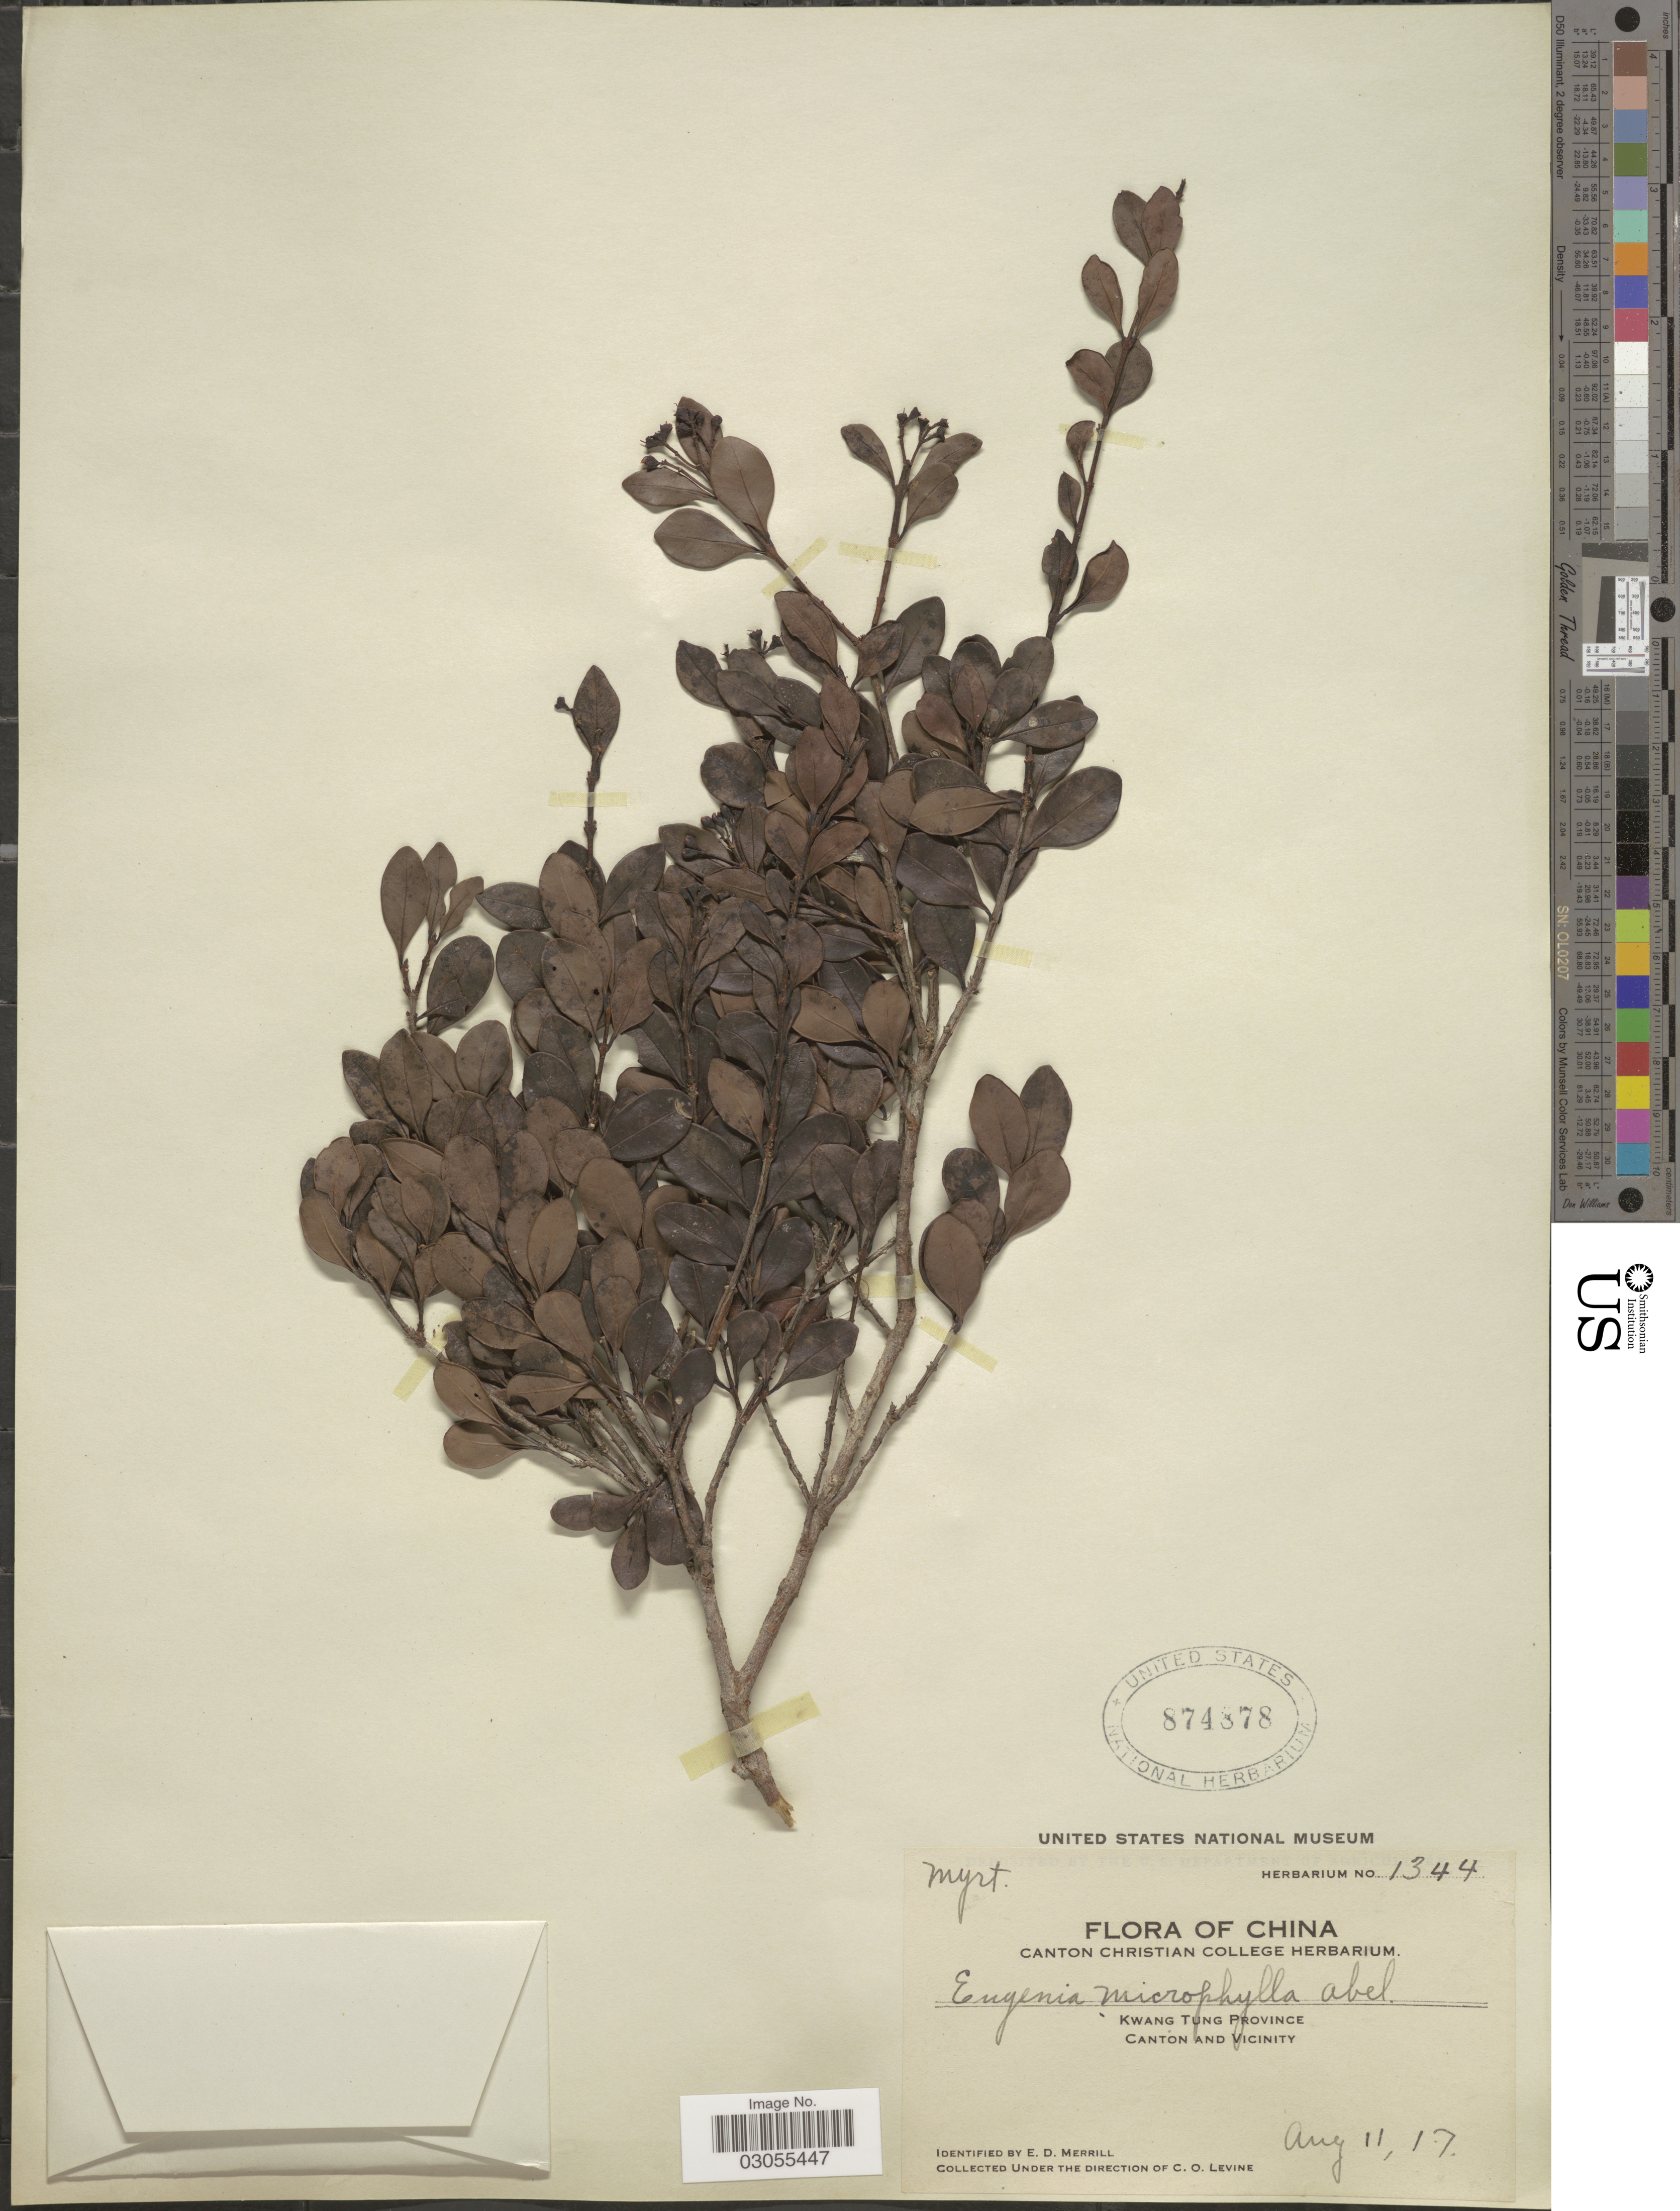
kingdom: Plantae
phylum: Tracheophyta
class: Magnoliopsida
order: Myrtales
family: Myrtaceae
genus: Syzygium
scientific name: Syzygium buxifolium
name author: Hook. & Arn.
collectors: C. O. Levine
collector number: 1344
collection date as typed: Transcribed d/m/y: 11/8/17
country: China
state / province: Guangdong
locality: Kwang Tung Province. Canton and vicinity.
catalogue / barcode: US 874878